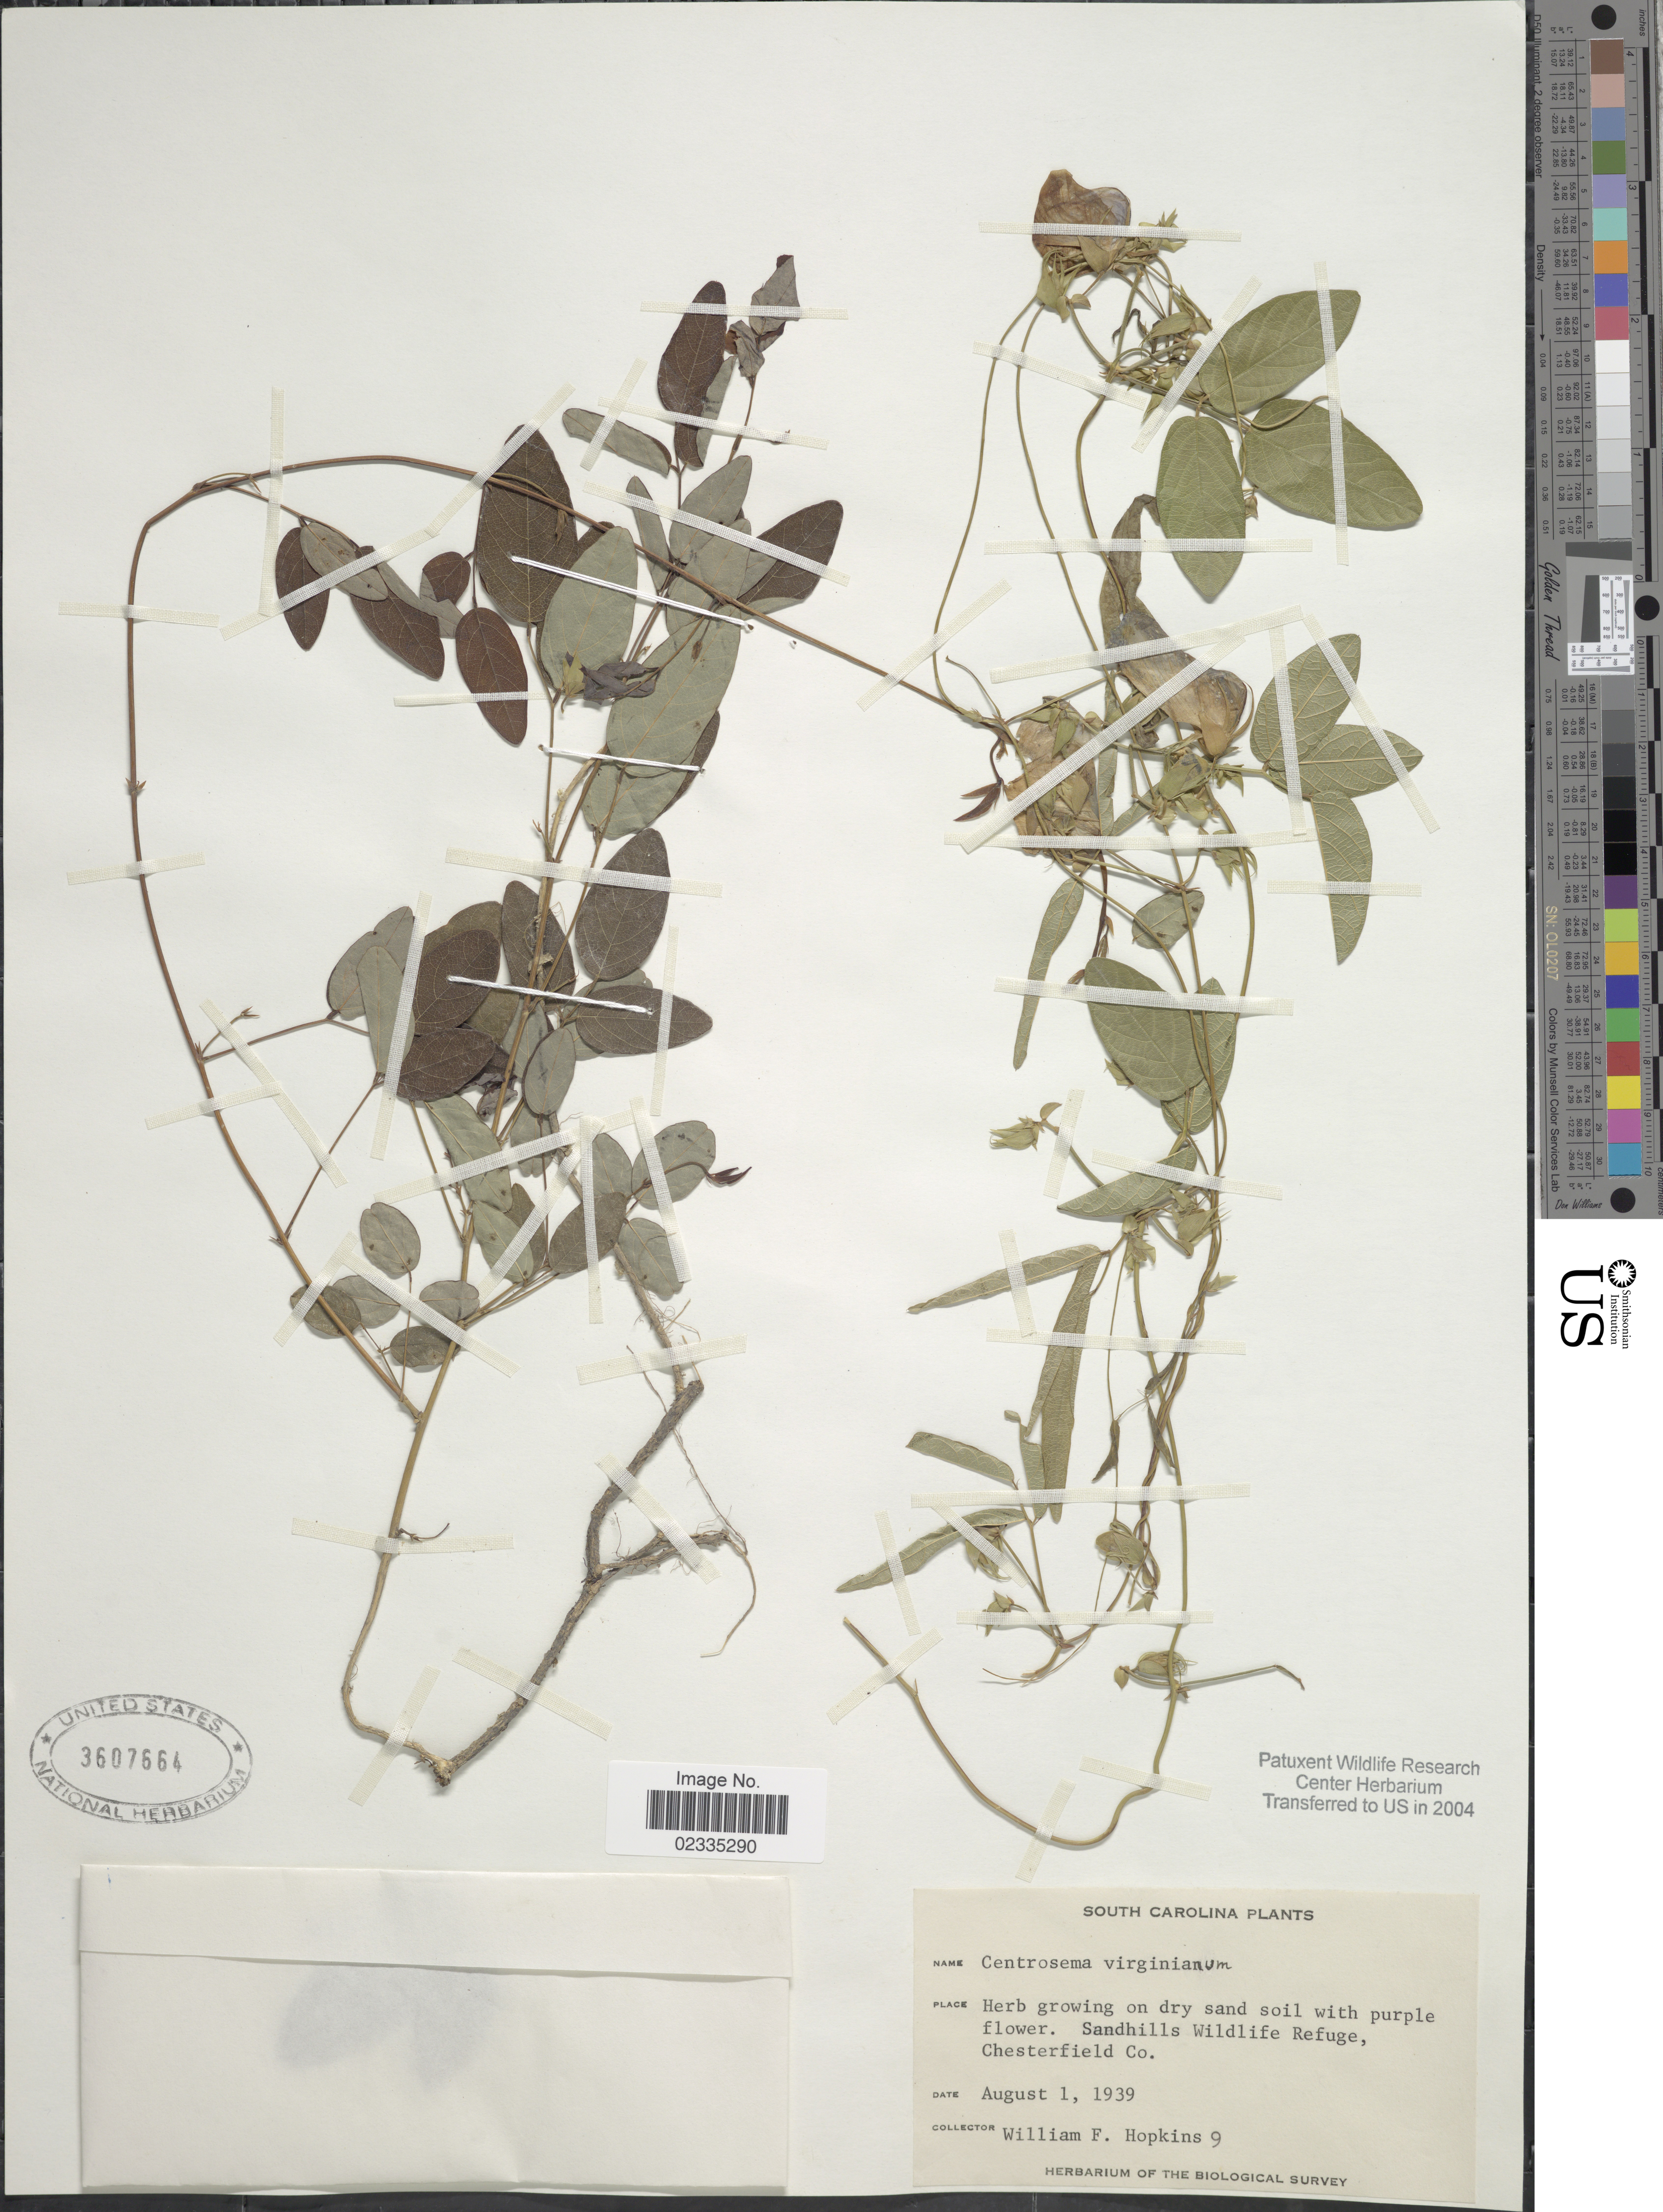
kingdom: Plantae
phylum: Tracheophyta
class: Magnoliopsida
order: Fabales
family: Fabaceae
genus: Centrosema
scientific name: Centrosema virginianum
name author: (L.) Benth.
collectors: W. Hopkins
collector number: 9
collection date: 1939-08-01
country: United States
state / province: South Carolina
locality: Sandhills Wildlife Refuge, Chesterfield Co.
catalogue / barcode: US 3607664